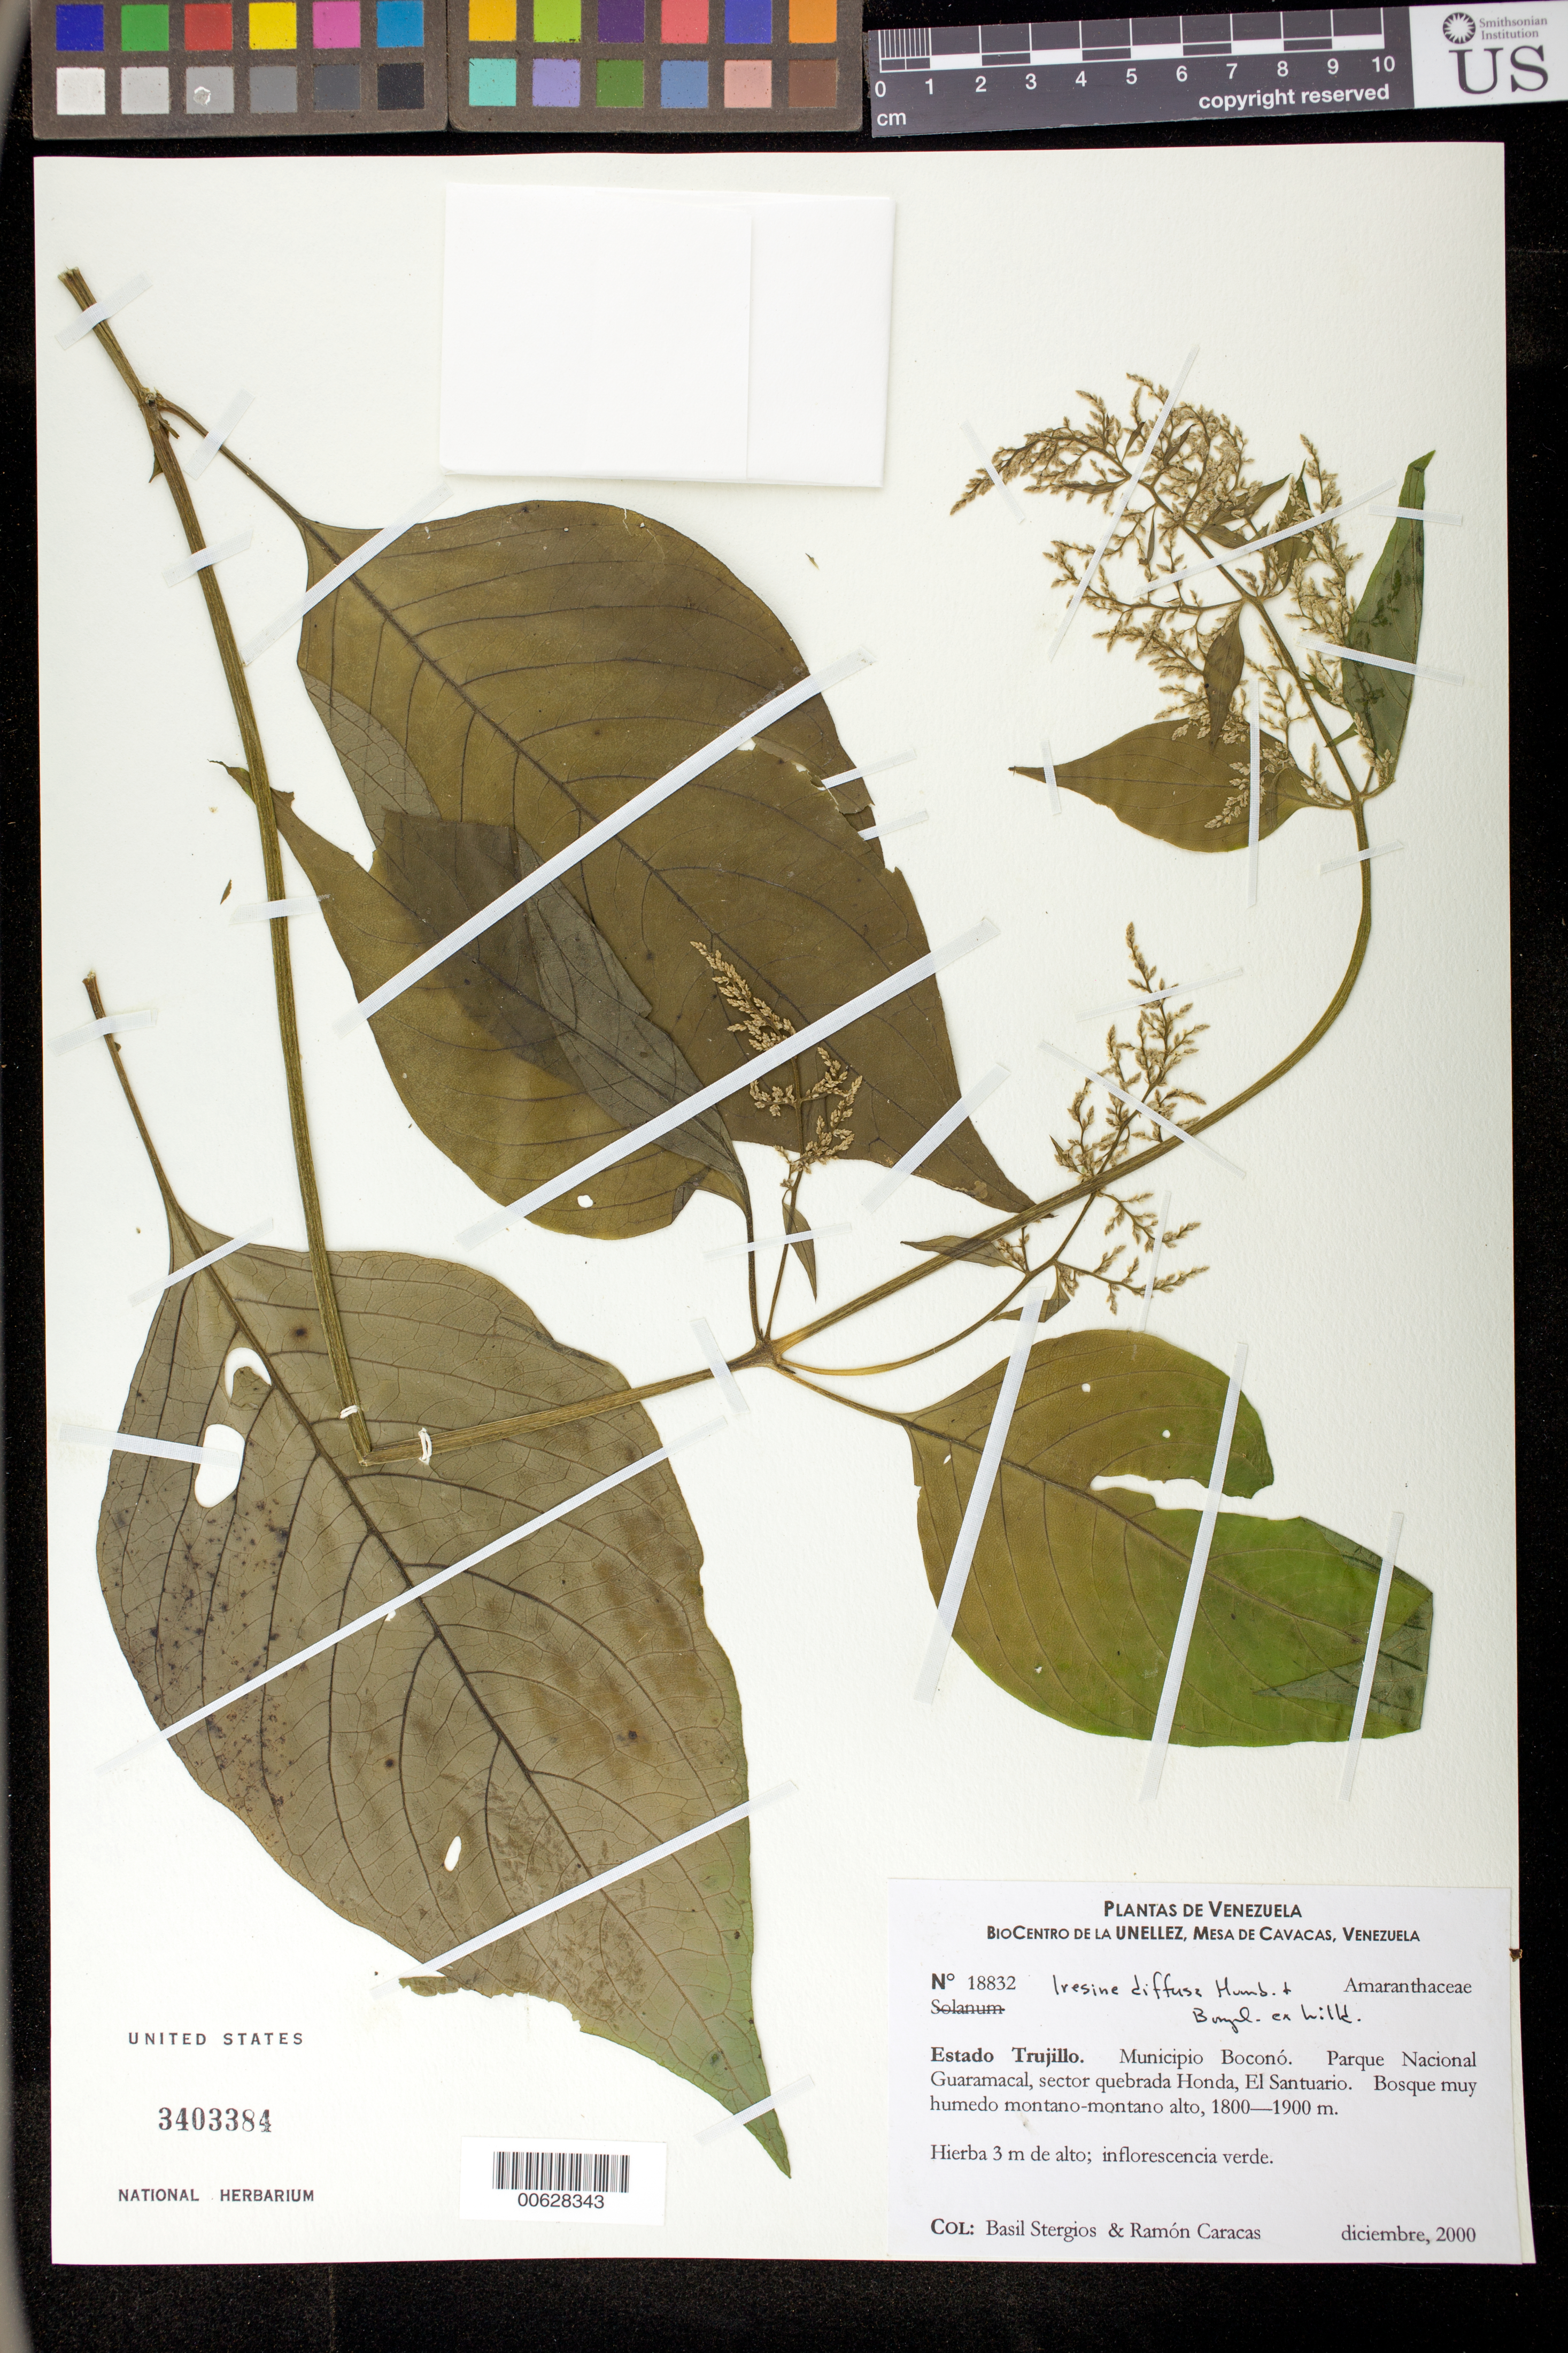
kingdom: Plantae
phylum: Tracheophyta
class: Magnoliopsida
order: Caryophyllales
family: Amaranthaceae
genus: Iresine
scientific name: Iresine diffusa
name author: Humb. & Bonpl. ex Willd.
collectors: B. G. Stergios & R. Caracas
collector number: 18832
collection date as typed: Dec 2000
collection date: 2000-12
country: Venezuela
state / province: Trujillo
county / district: Boconó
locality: Parque Nacional Guaramacal, quebrada Honda, El Santuario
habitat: Bosque muy húmedo montano-montano alto.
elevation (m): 1800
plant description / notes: CTES, PORT, US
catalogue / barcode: US 3403384